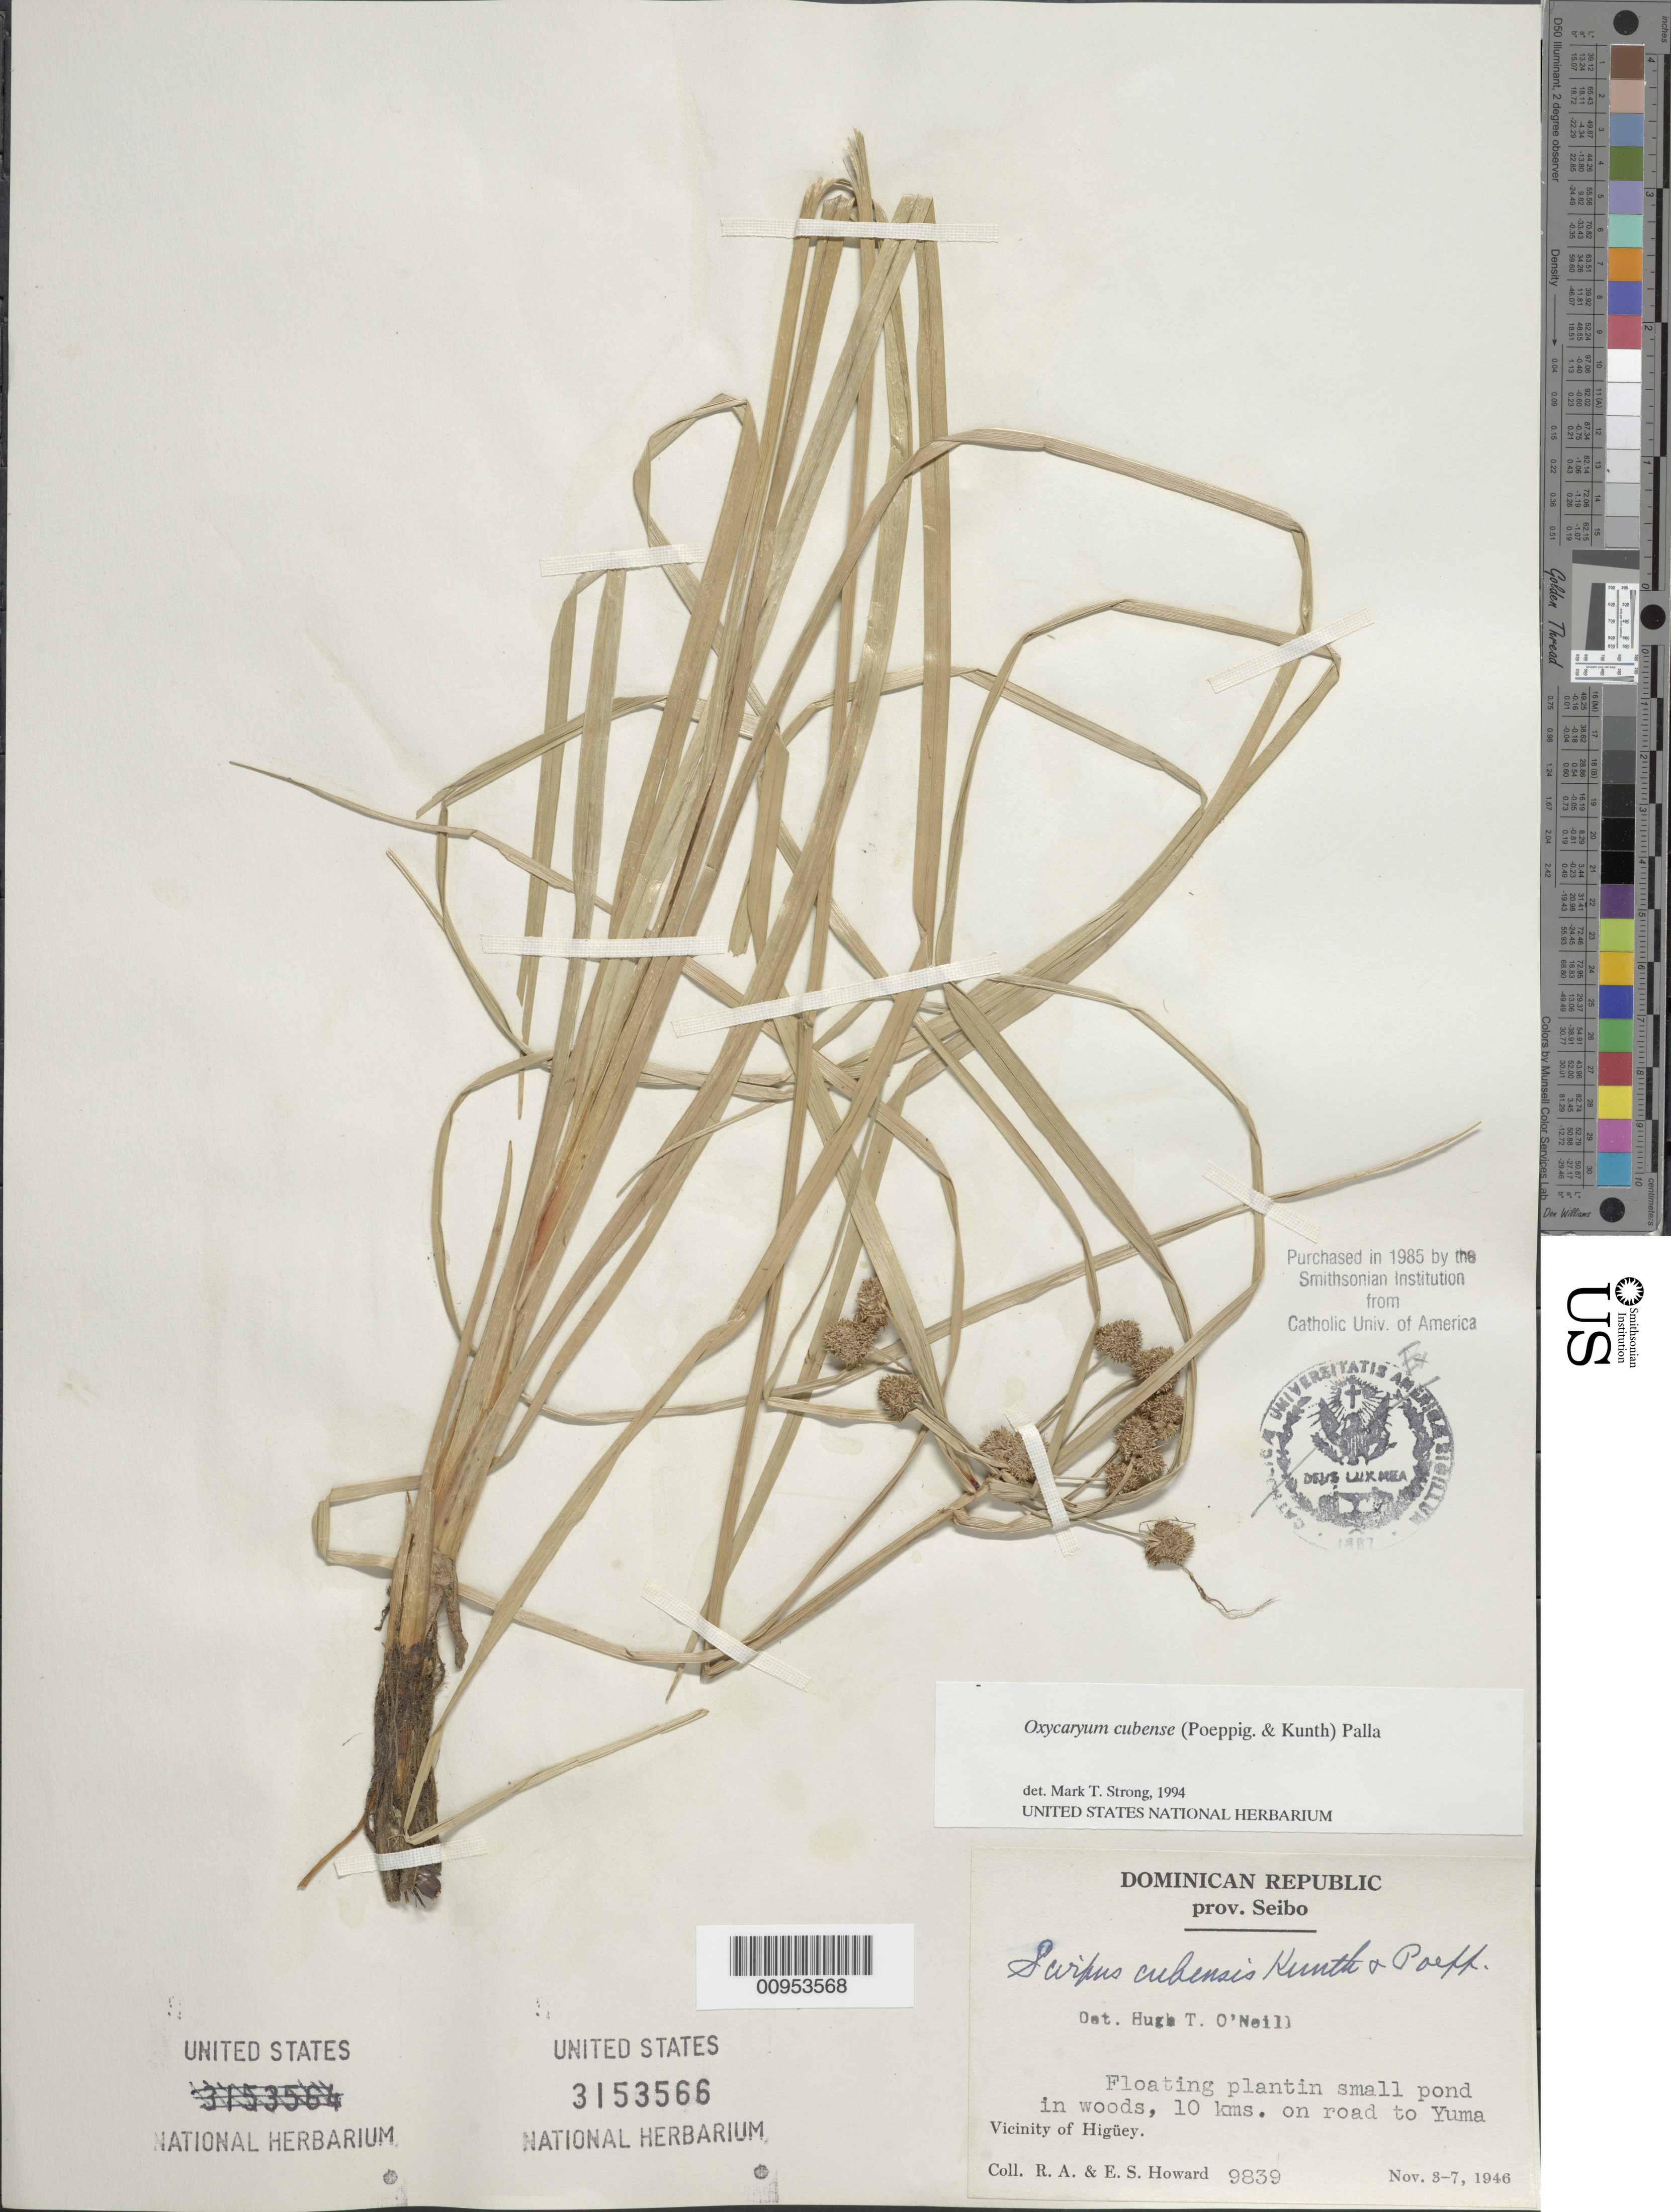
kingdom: Plantae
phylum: Tracheophyta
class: Liliopsida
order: Poales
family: Cyperaceae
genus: Cyperus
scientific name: Cyperus blepharoleptos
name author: Steud.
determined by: Strong, M. T., (US), Smithsonian Institution - National Museum of Natural History (UNITED STATES)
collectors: R. A. Howard & E. S. Howard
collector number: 9839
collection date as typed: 03 Nov 1946 to 07 Nov 1946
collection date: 1946-11-03/1946-11-07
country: Dominican Republic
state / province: El Seibo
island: Hispaniola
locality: Vicinity of Higüey, pond in woods, 10 kms on road to Yuma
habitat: In small pond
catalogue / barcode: US 3153566